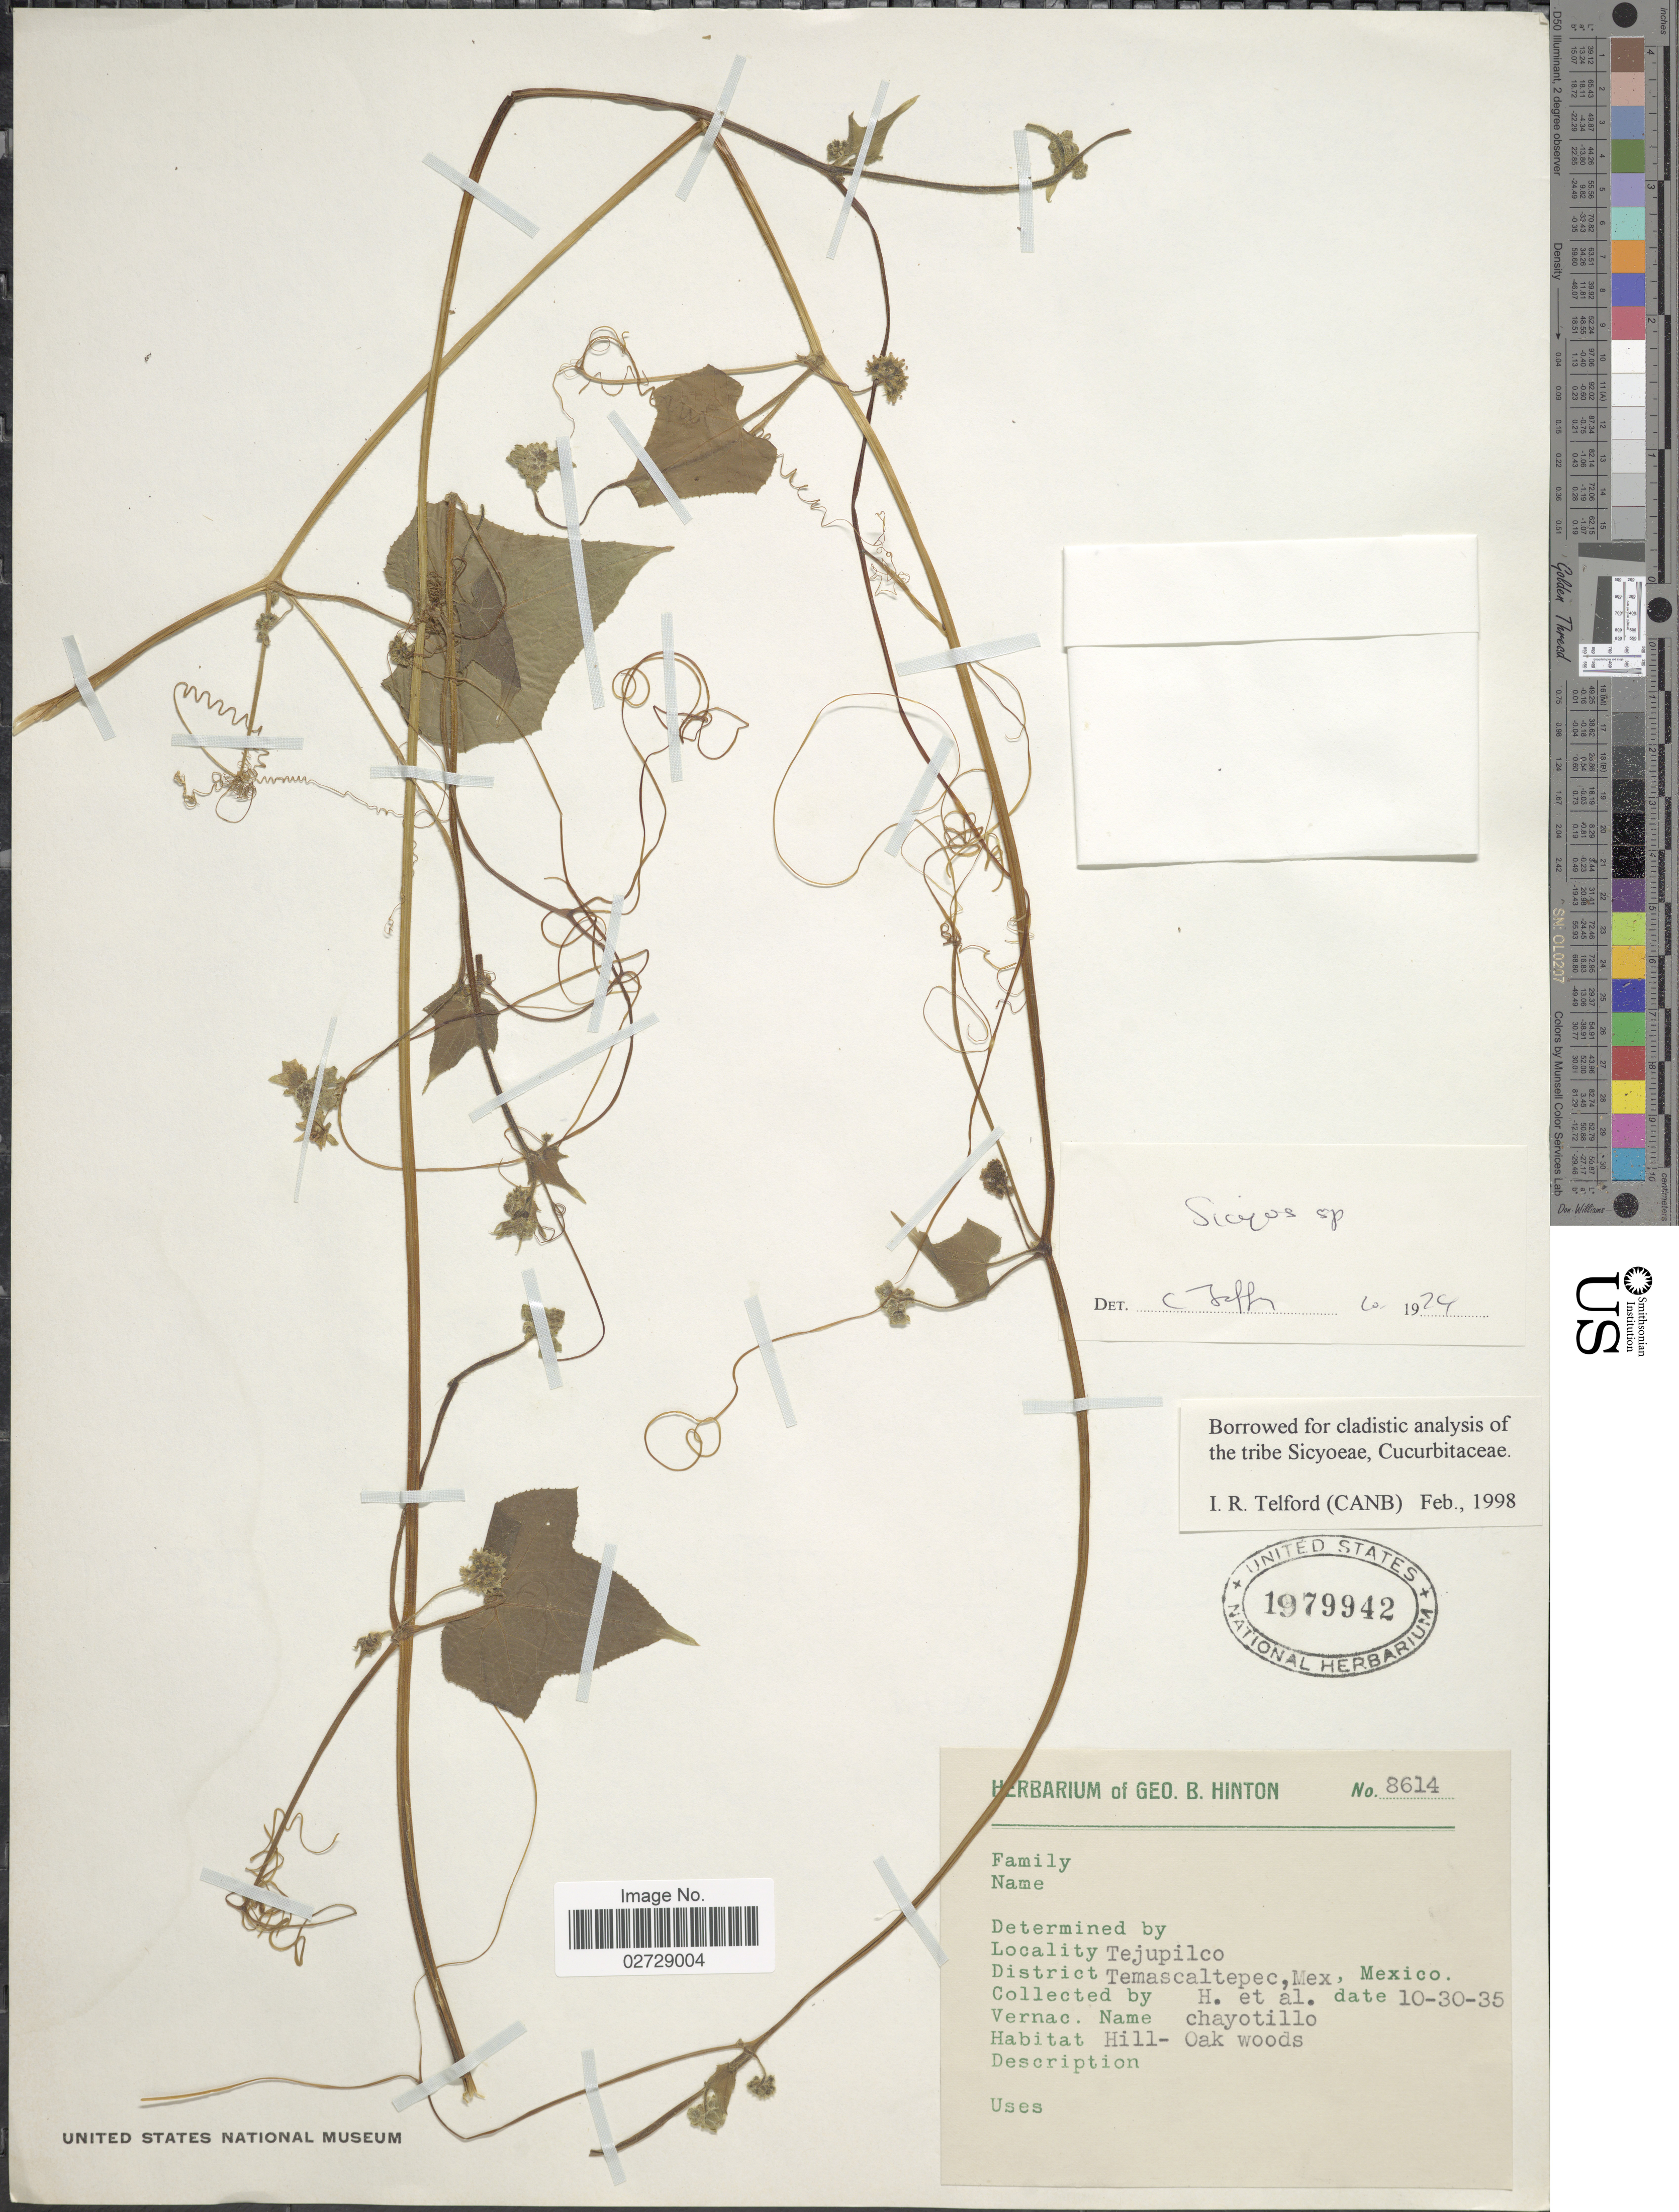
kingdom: Plantae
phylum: Tracheophyta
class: Magnoliopsida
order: Cucurbitales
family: Cucurbitaceae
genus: Sicyos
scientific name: Sicyos sp.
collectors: G. B. Hinton & et al.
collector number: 8614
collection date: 1935-10-30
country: Mexico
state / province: México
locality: Tejupilco, District Temascaltepec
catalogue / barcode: US 1979942